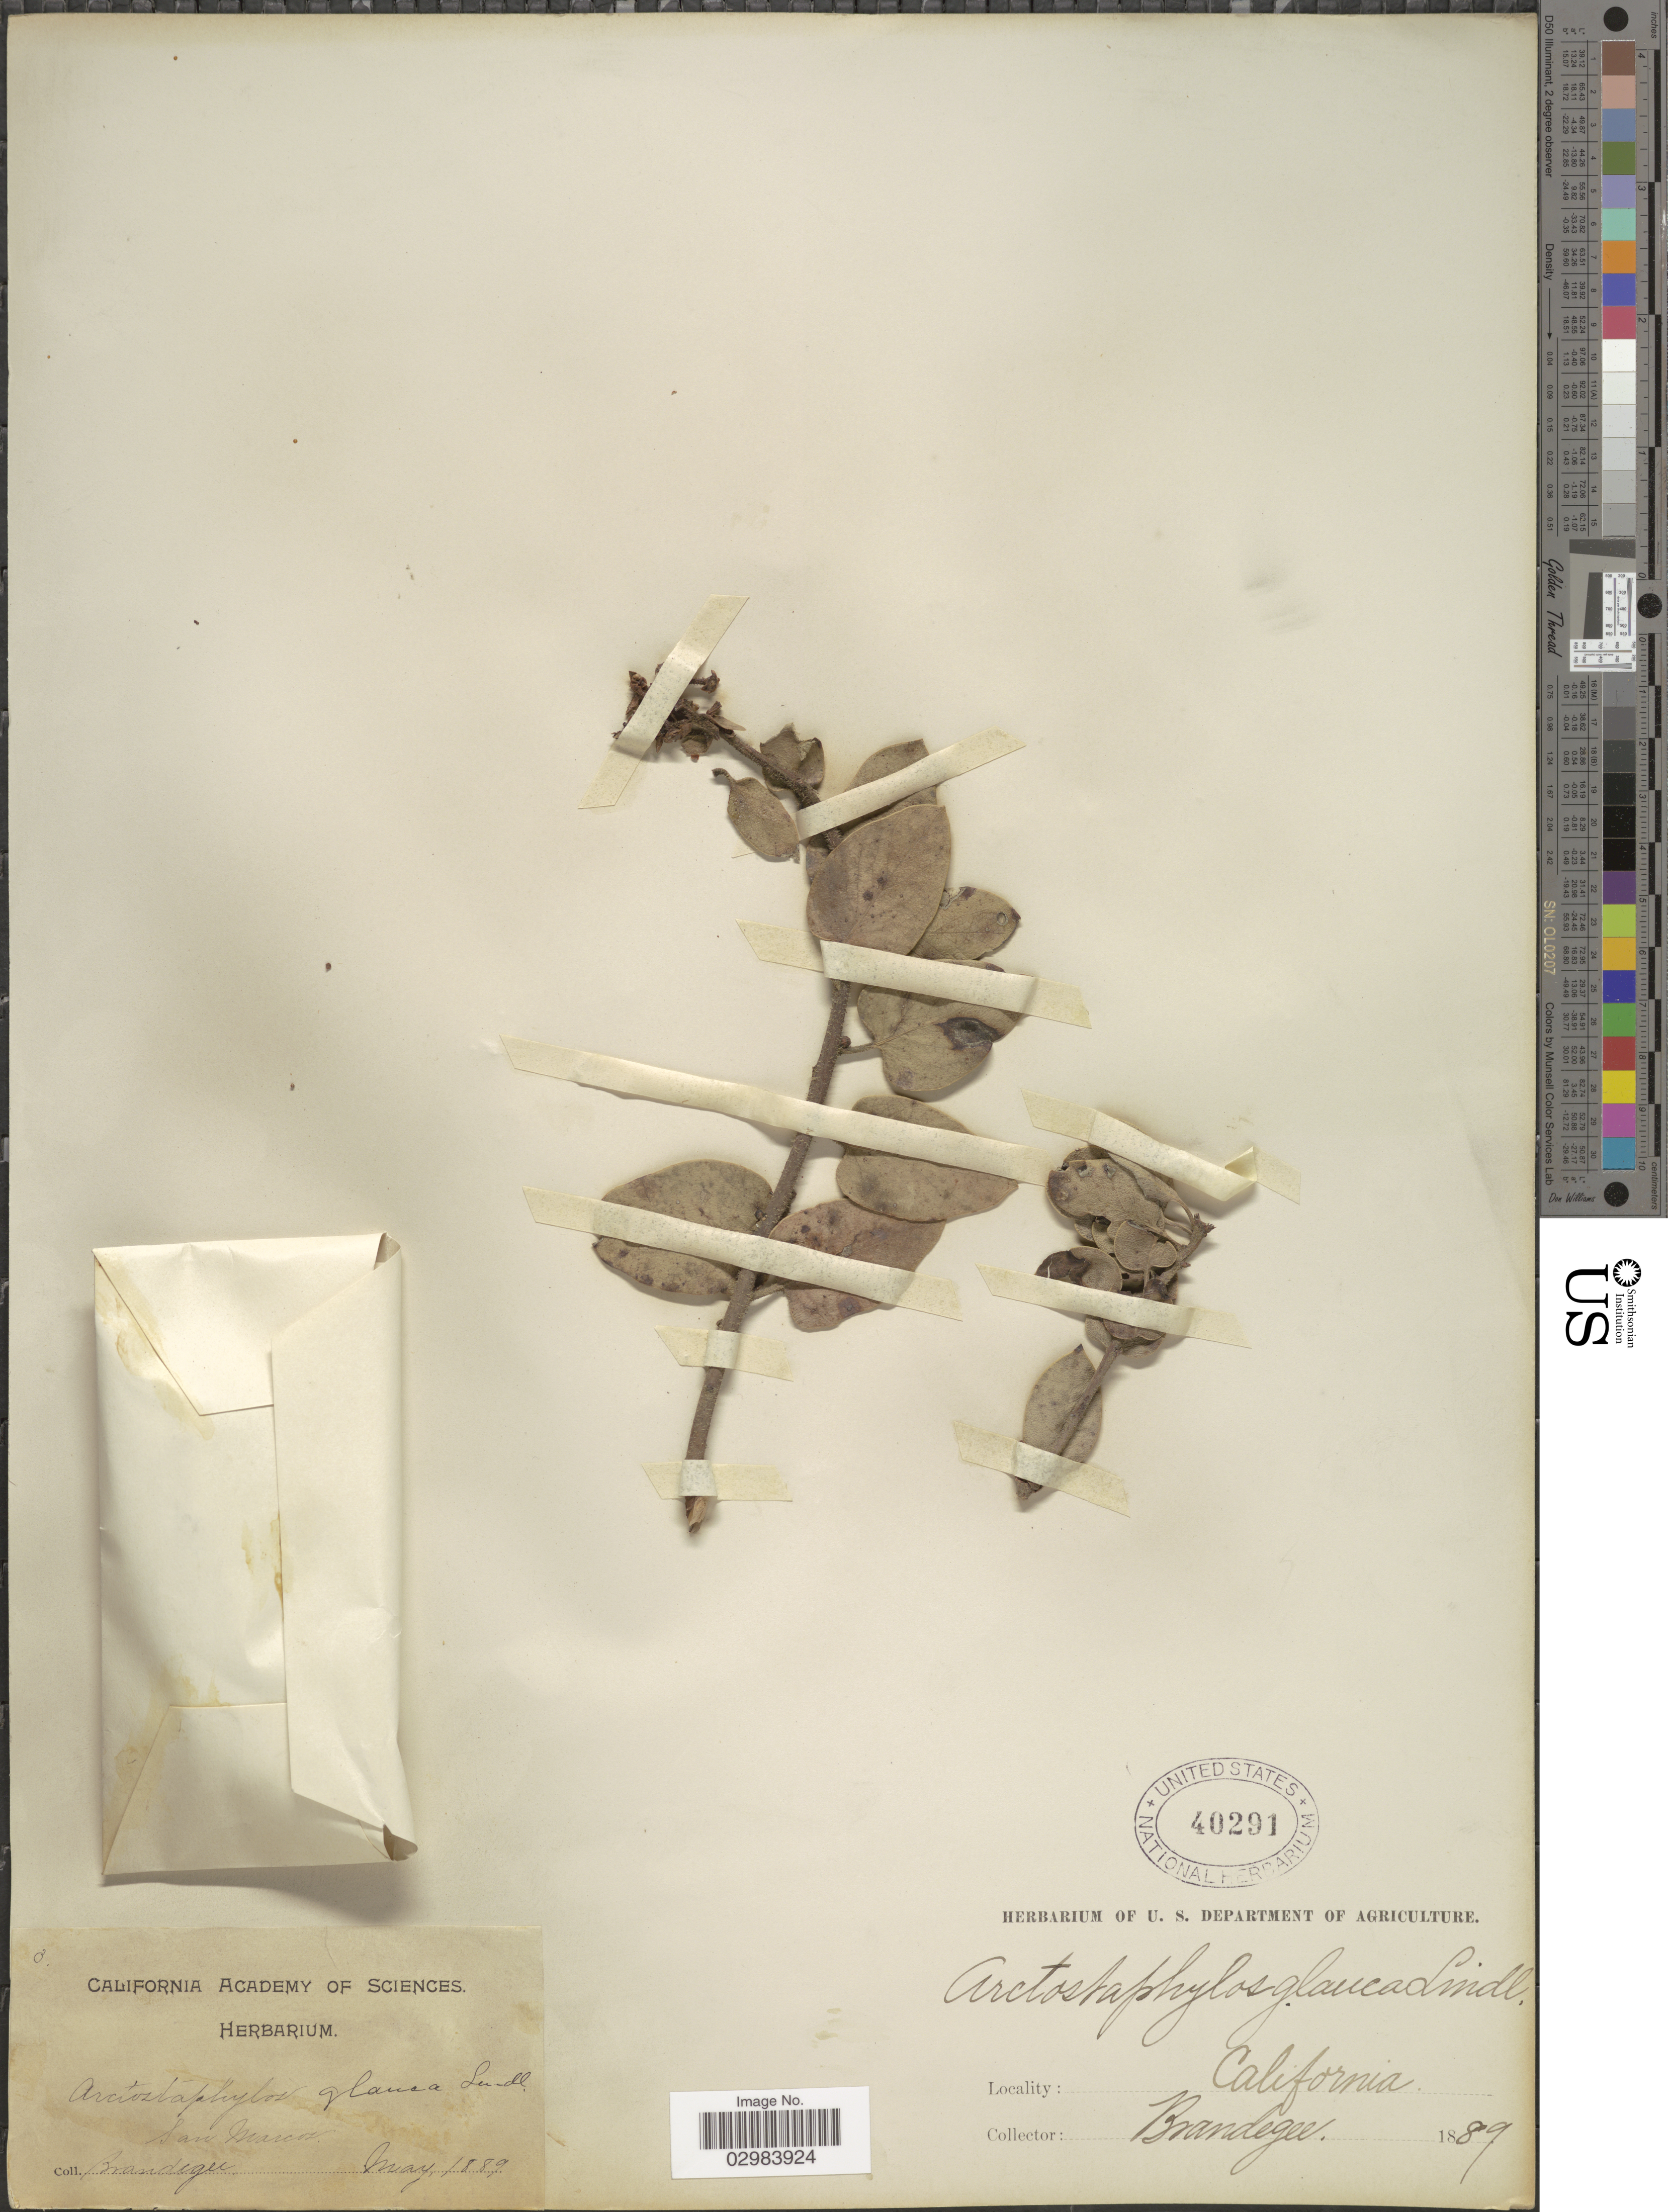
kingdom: Plantae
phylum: Tracheophyta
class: Magnoliopsida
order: Ericales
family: Ericaceae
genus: Arctostaphylos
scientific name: Arctostaphylos glauca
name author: Lindl.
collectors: -- Brandegee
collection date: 1889-05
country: United States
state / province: California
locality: San Marcos.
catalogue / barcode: US 40291